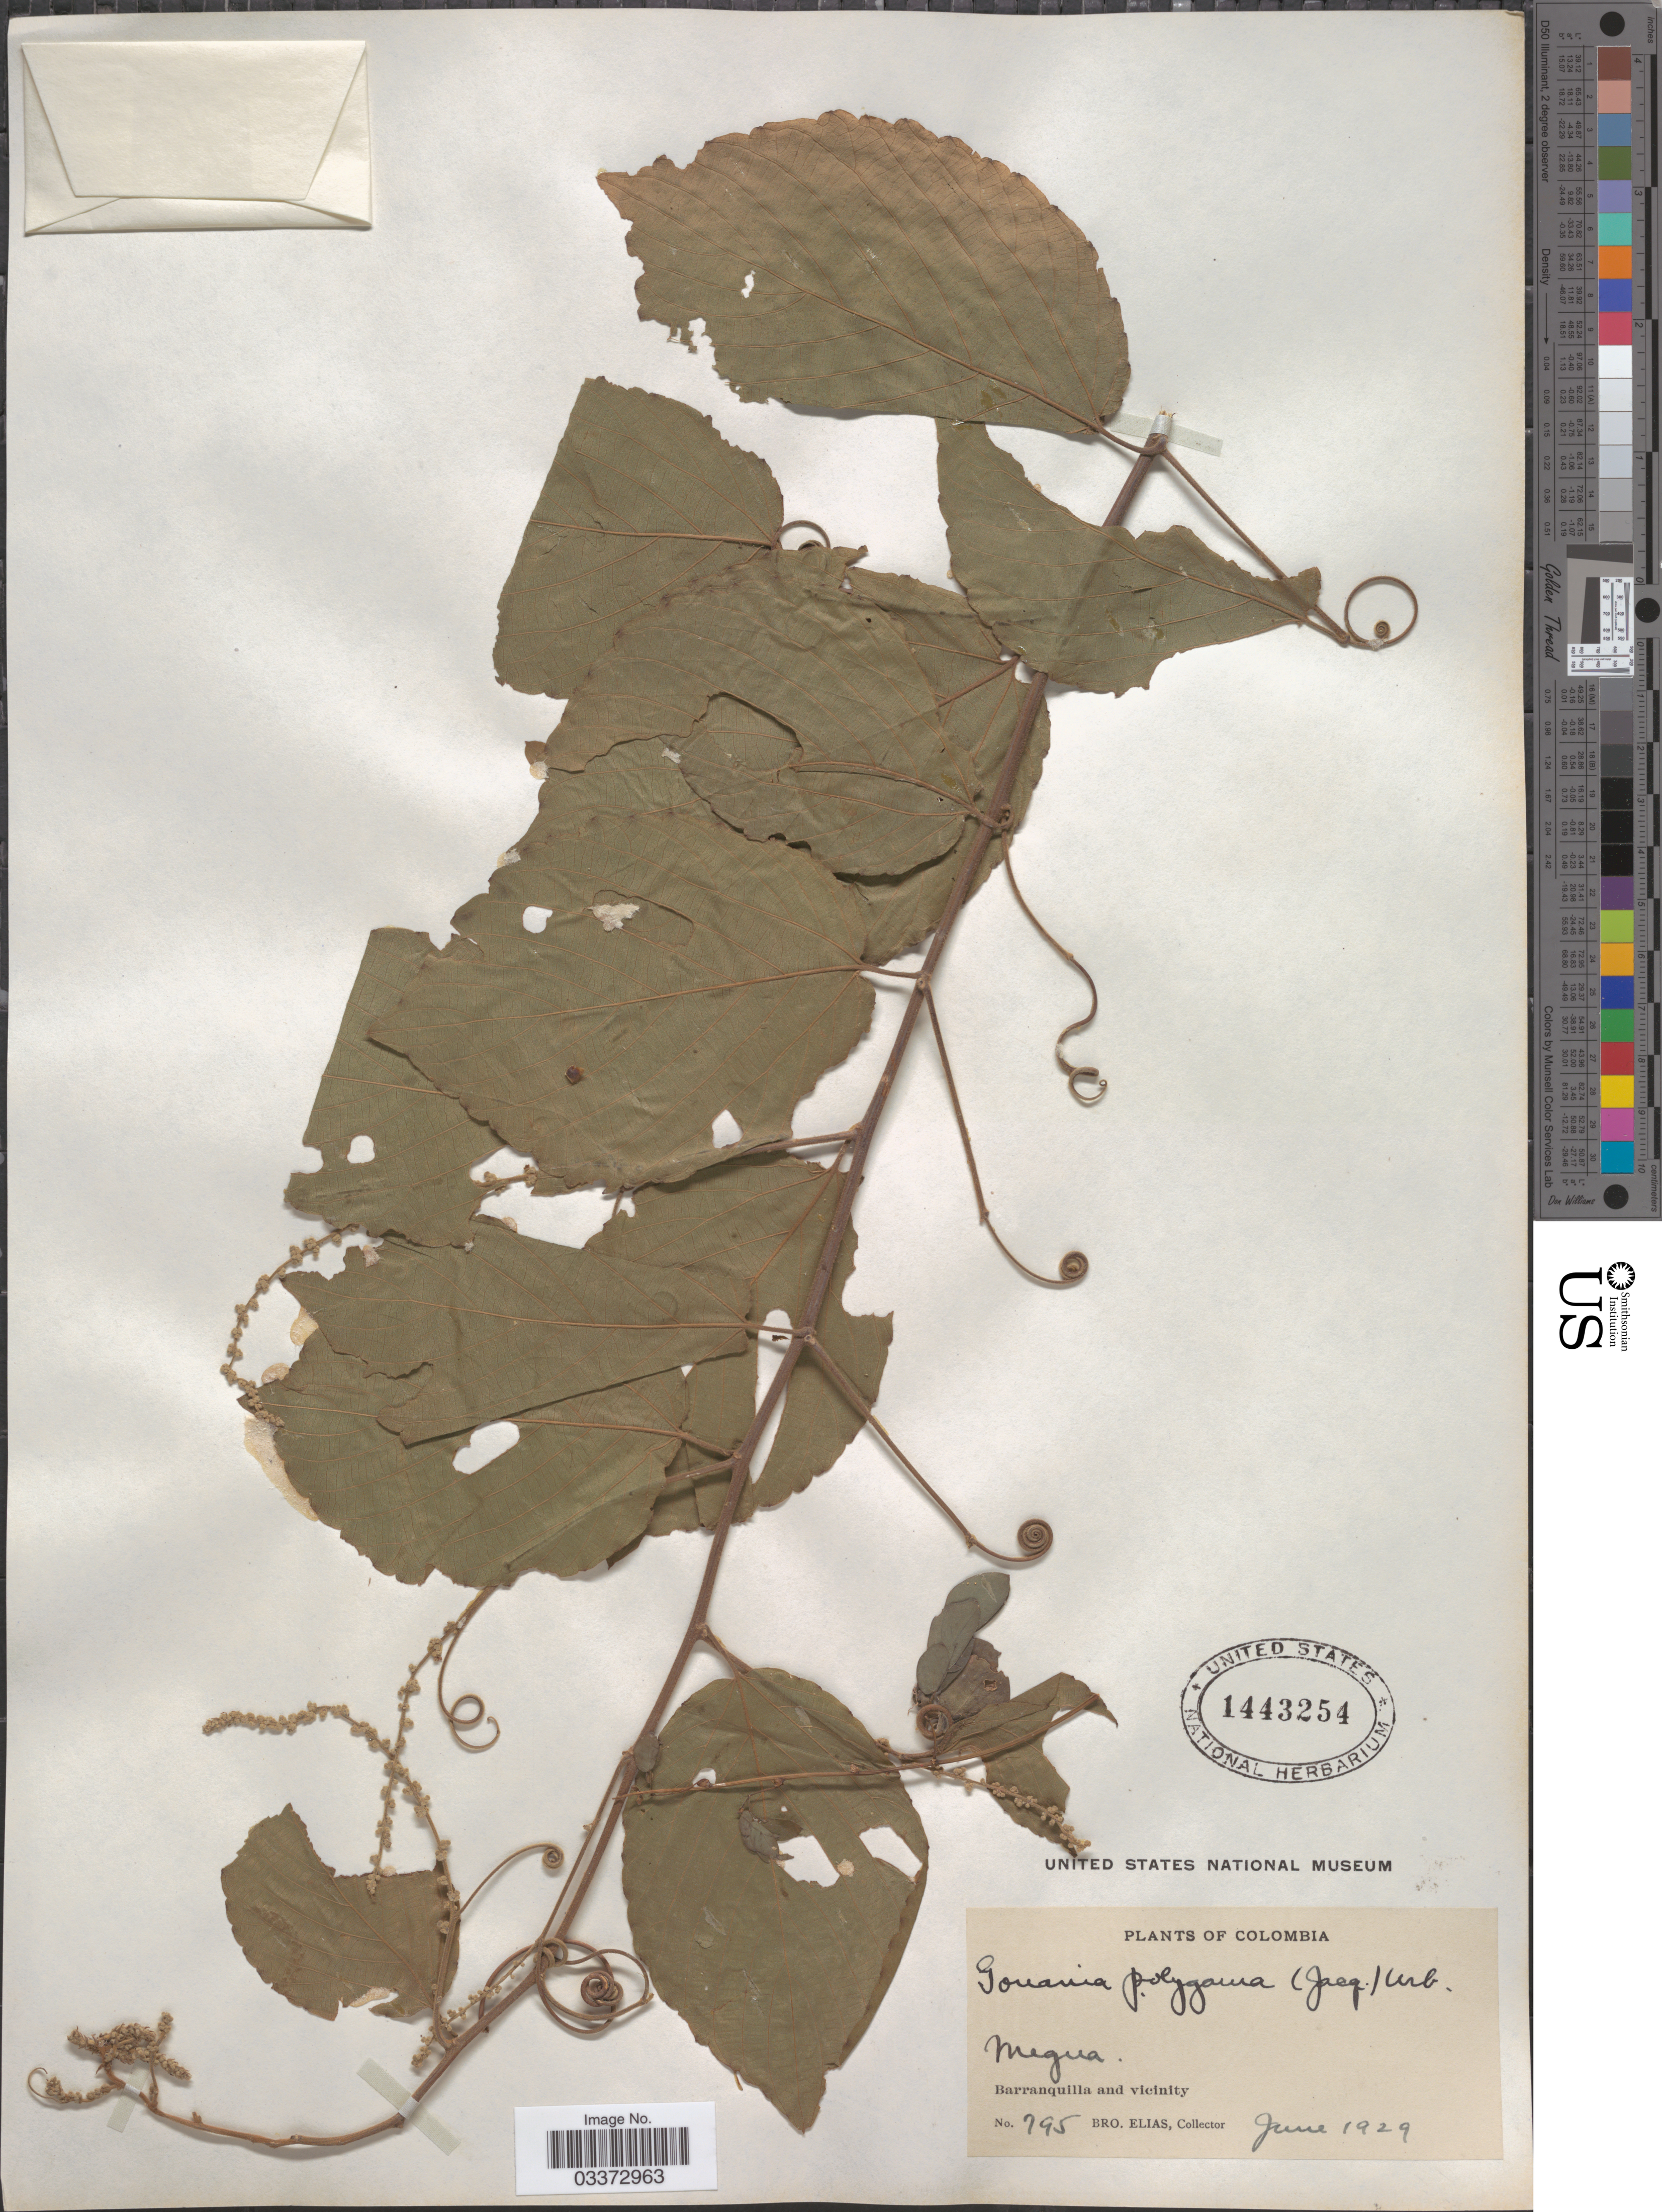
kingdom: Plantae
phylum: Tracheophyta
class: Magnoliopsida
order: Rosales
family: Rhamnaceae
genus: Gouania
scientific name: Gouania polygama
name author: (Jacq.) Urb.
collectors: Bro. Elias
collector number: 795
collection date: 1929-06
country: Colombia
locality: Megua. Barranquilla and vicinity.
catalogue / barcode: US 1443254